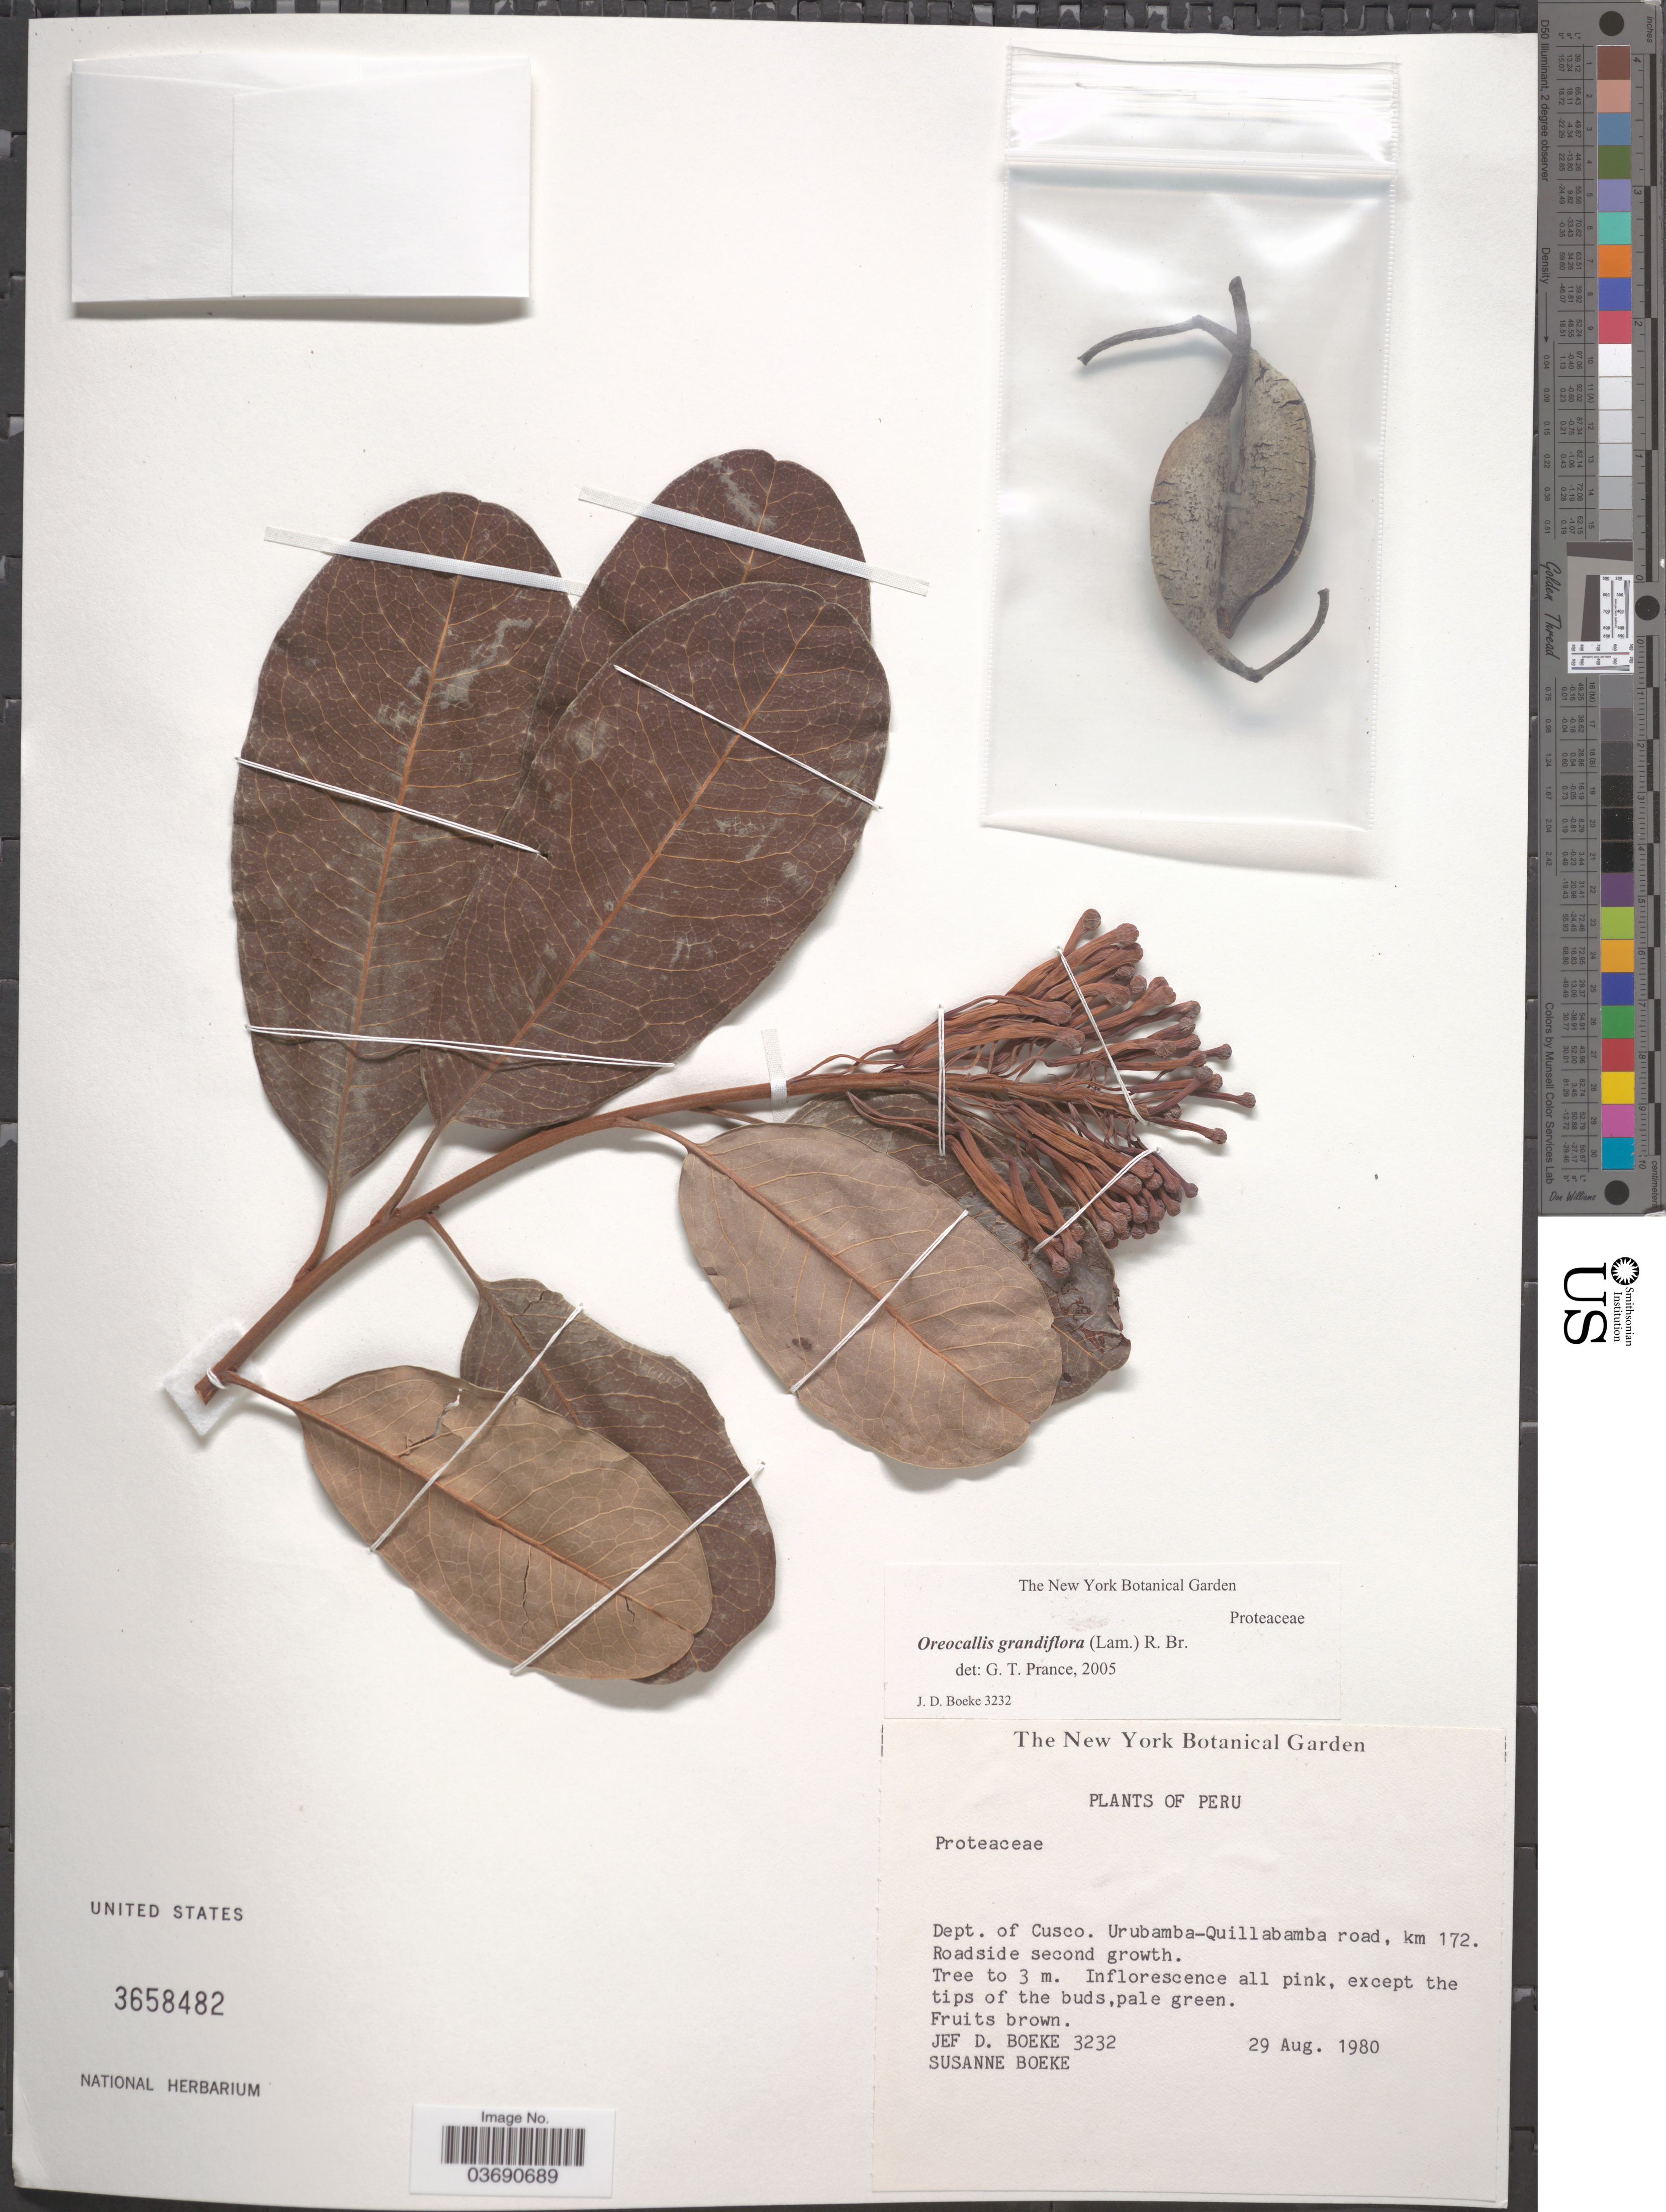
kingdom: Plantae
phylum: Tracheophyta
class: Magnoliopsida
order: Proteales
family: Proteaceae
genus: Oreocallis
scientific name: Oreocallis grandiflora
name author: (Lam.) R. Br.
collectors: J. Boeke & S. Boeke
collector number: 3232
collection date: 1980-08-29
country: Peru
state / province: Cusco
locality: Dept. of Cusco. Urubamba-Quillabamba road, km 172. Roadside second growth.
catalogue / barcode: US 3658482